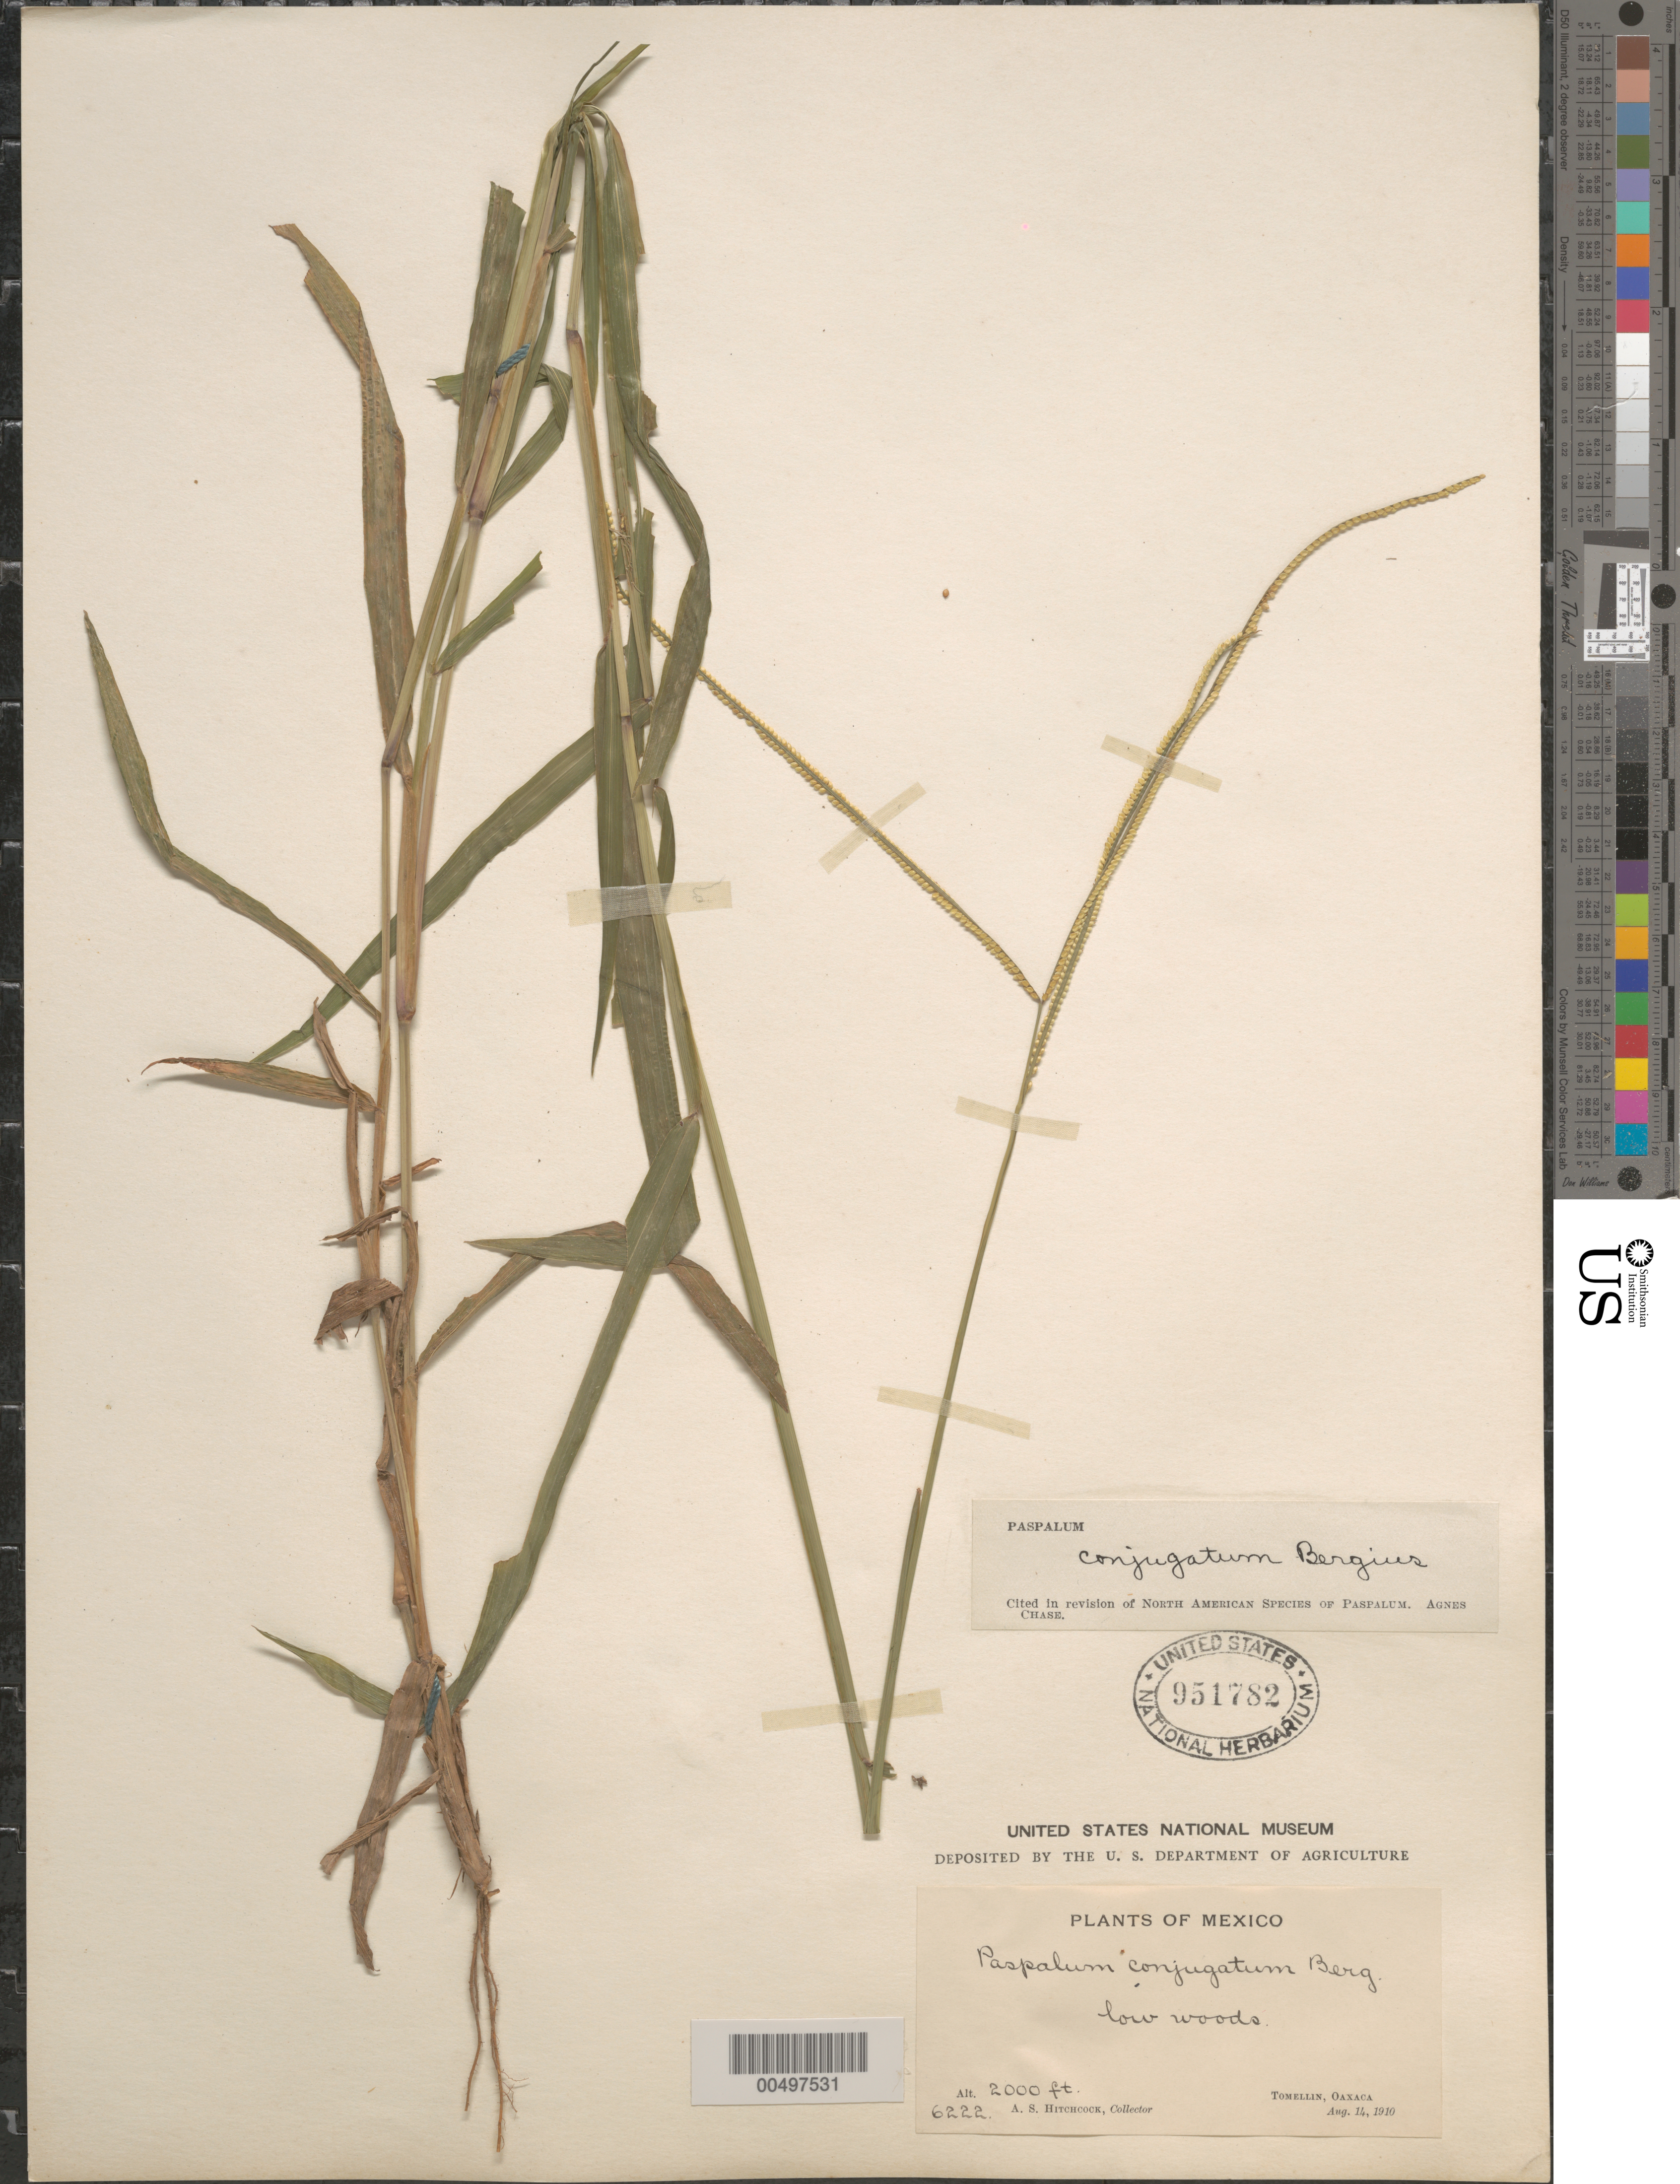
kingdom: Plantae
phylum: Tracheophyta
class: Liliopsida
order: Poales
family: Poaceae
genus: Paspalum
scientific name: Paspalum conjugatum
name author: P.J. Bergius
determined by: Chase, [M.] Agnes, (US)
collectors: A. S. Hitchcock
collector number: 6222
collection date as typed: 14 Aug 1910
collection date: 1910-08-14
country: Mexico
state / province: Oaxaca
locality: Tomellin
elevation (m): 610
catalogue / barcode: US 951782